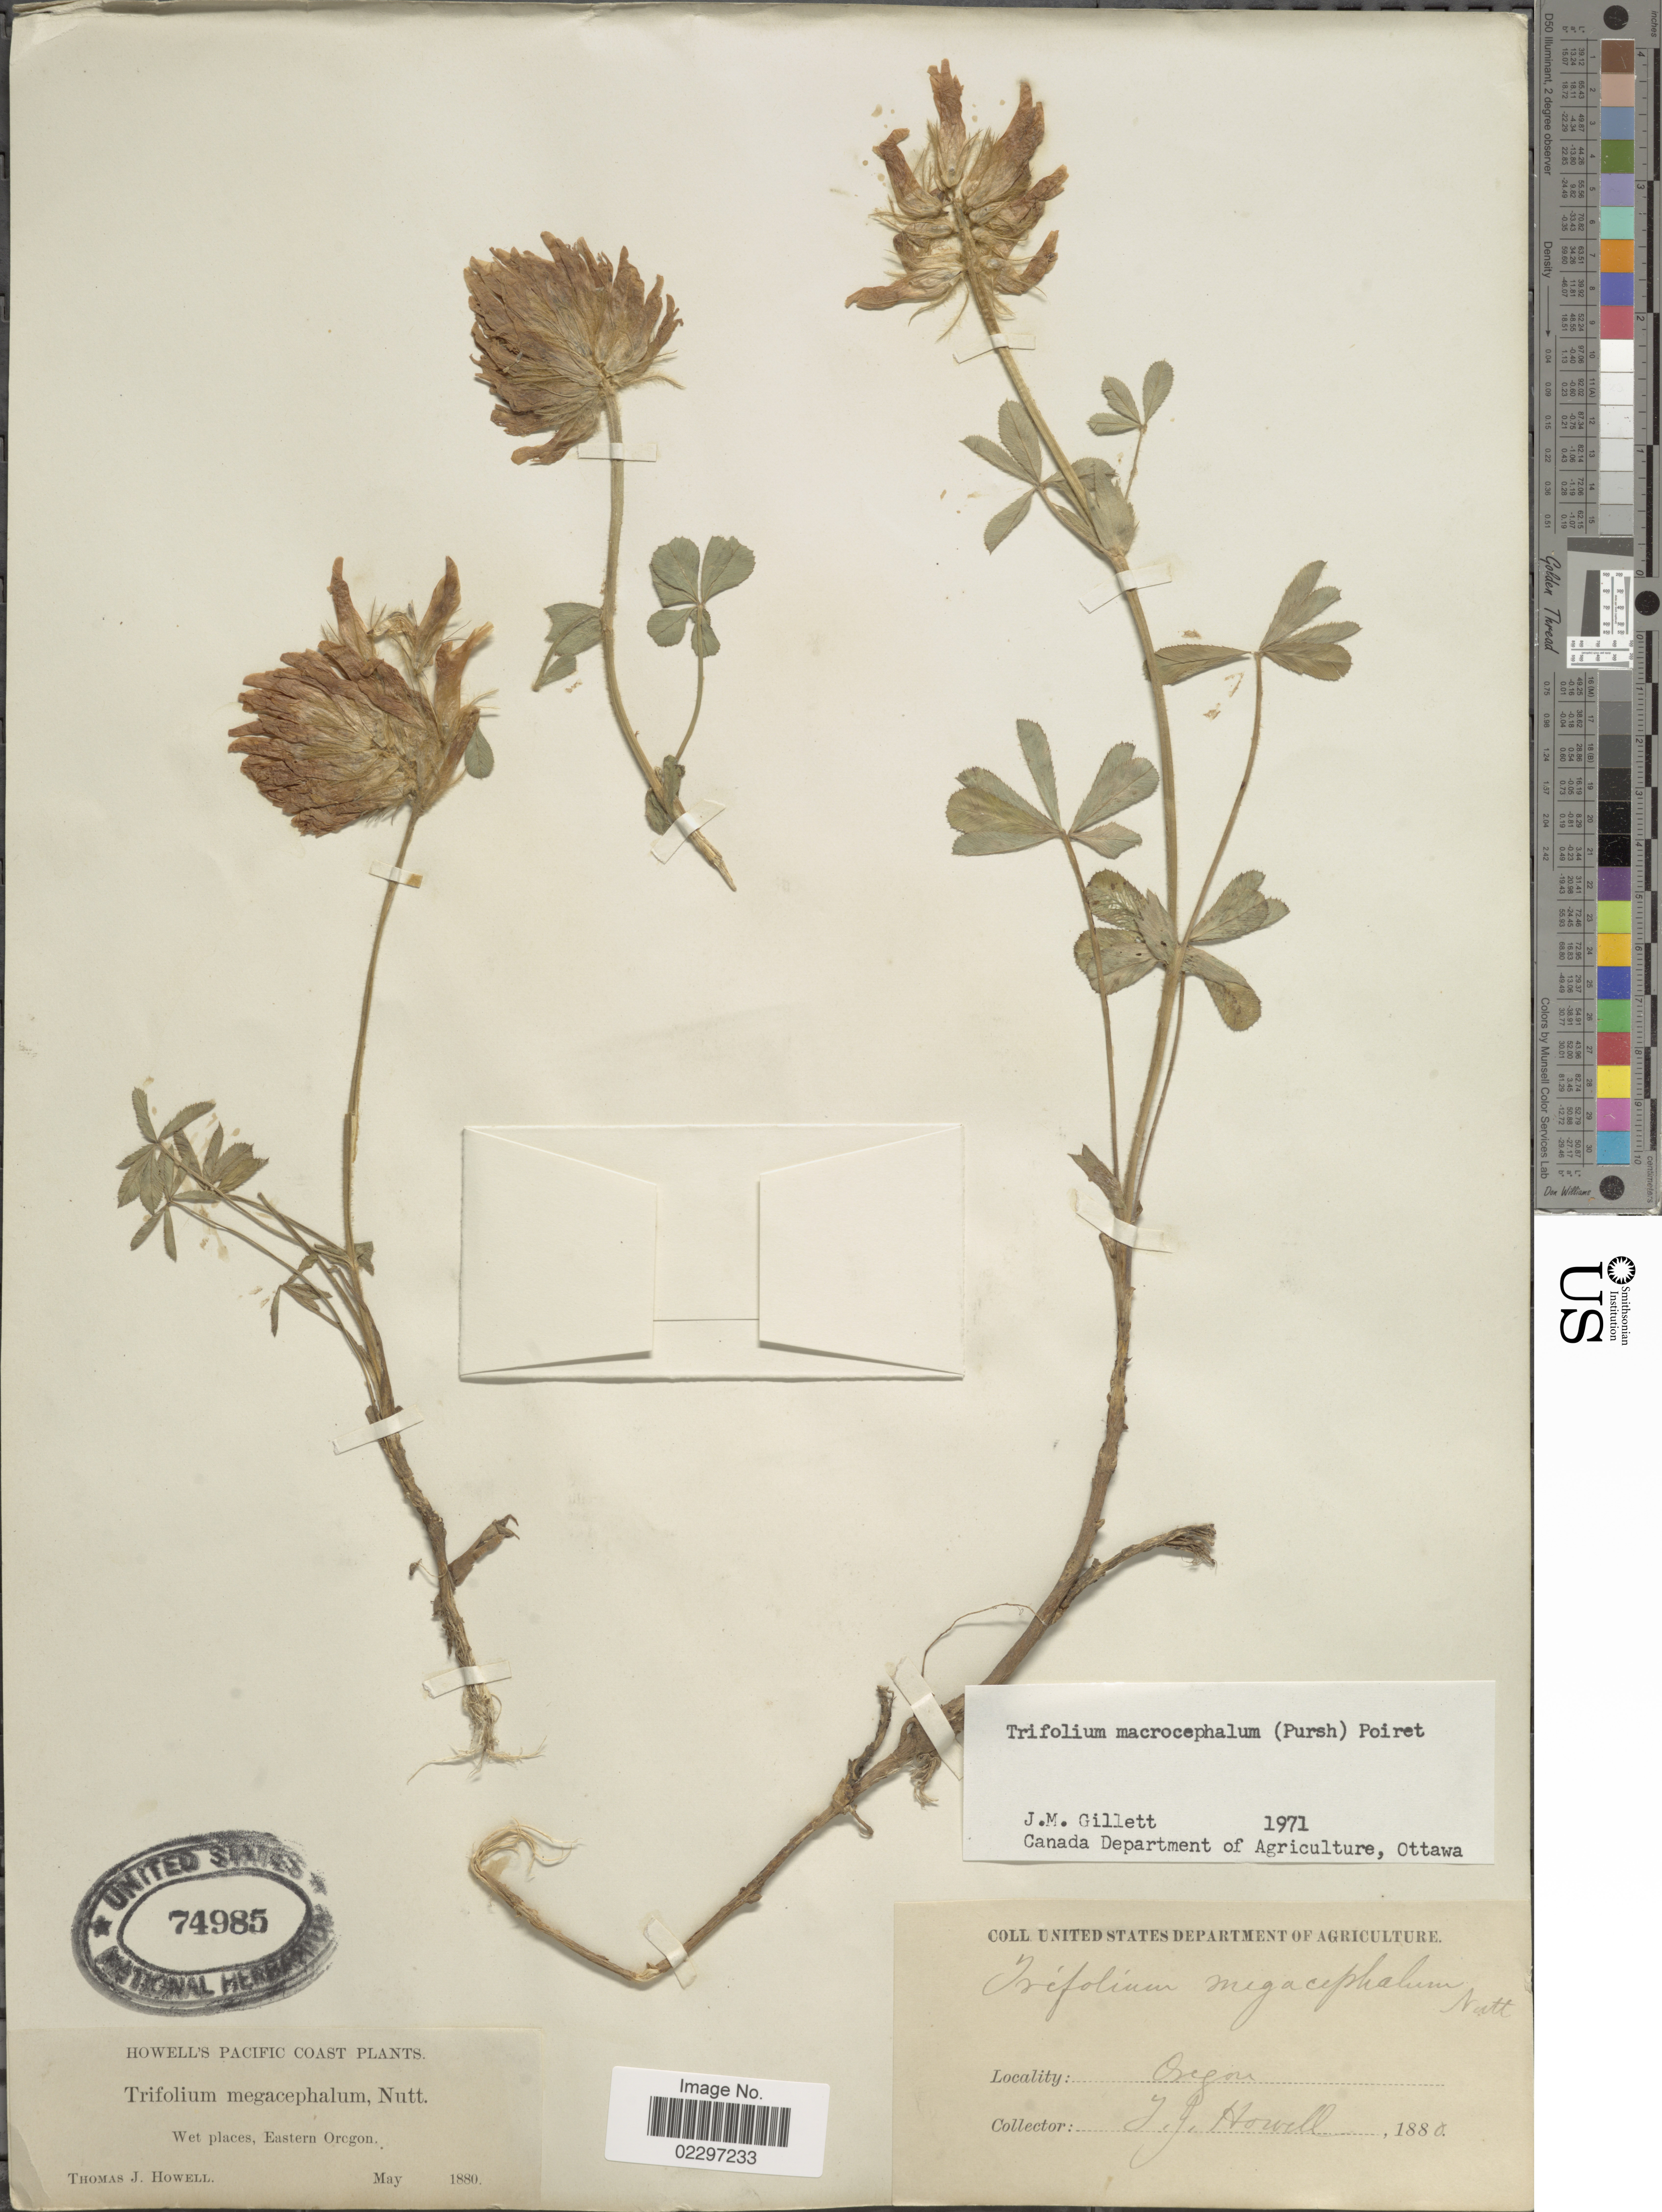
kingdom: Plantae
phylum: Tracheophyta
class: Magnoliopsida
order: Fabales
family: Fabaceae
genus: Trifolium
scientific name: Trifolium macrocephalum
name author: (Pursh) Poir.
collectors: T. J. Howell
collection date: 1880-05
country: United States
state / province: Oregon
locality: Howell's Pacific Coast. Wet places, Eastern Oregon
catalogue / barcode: US 74985